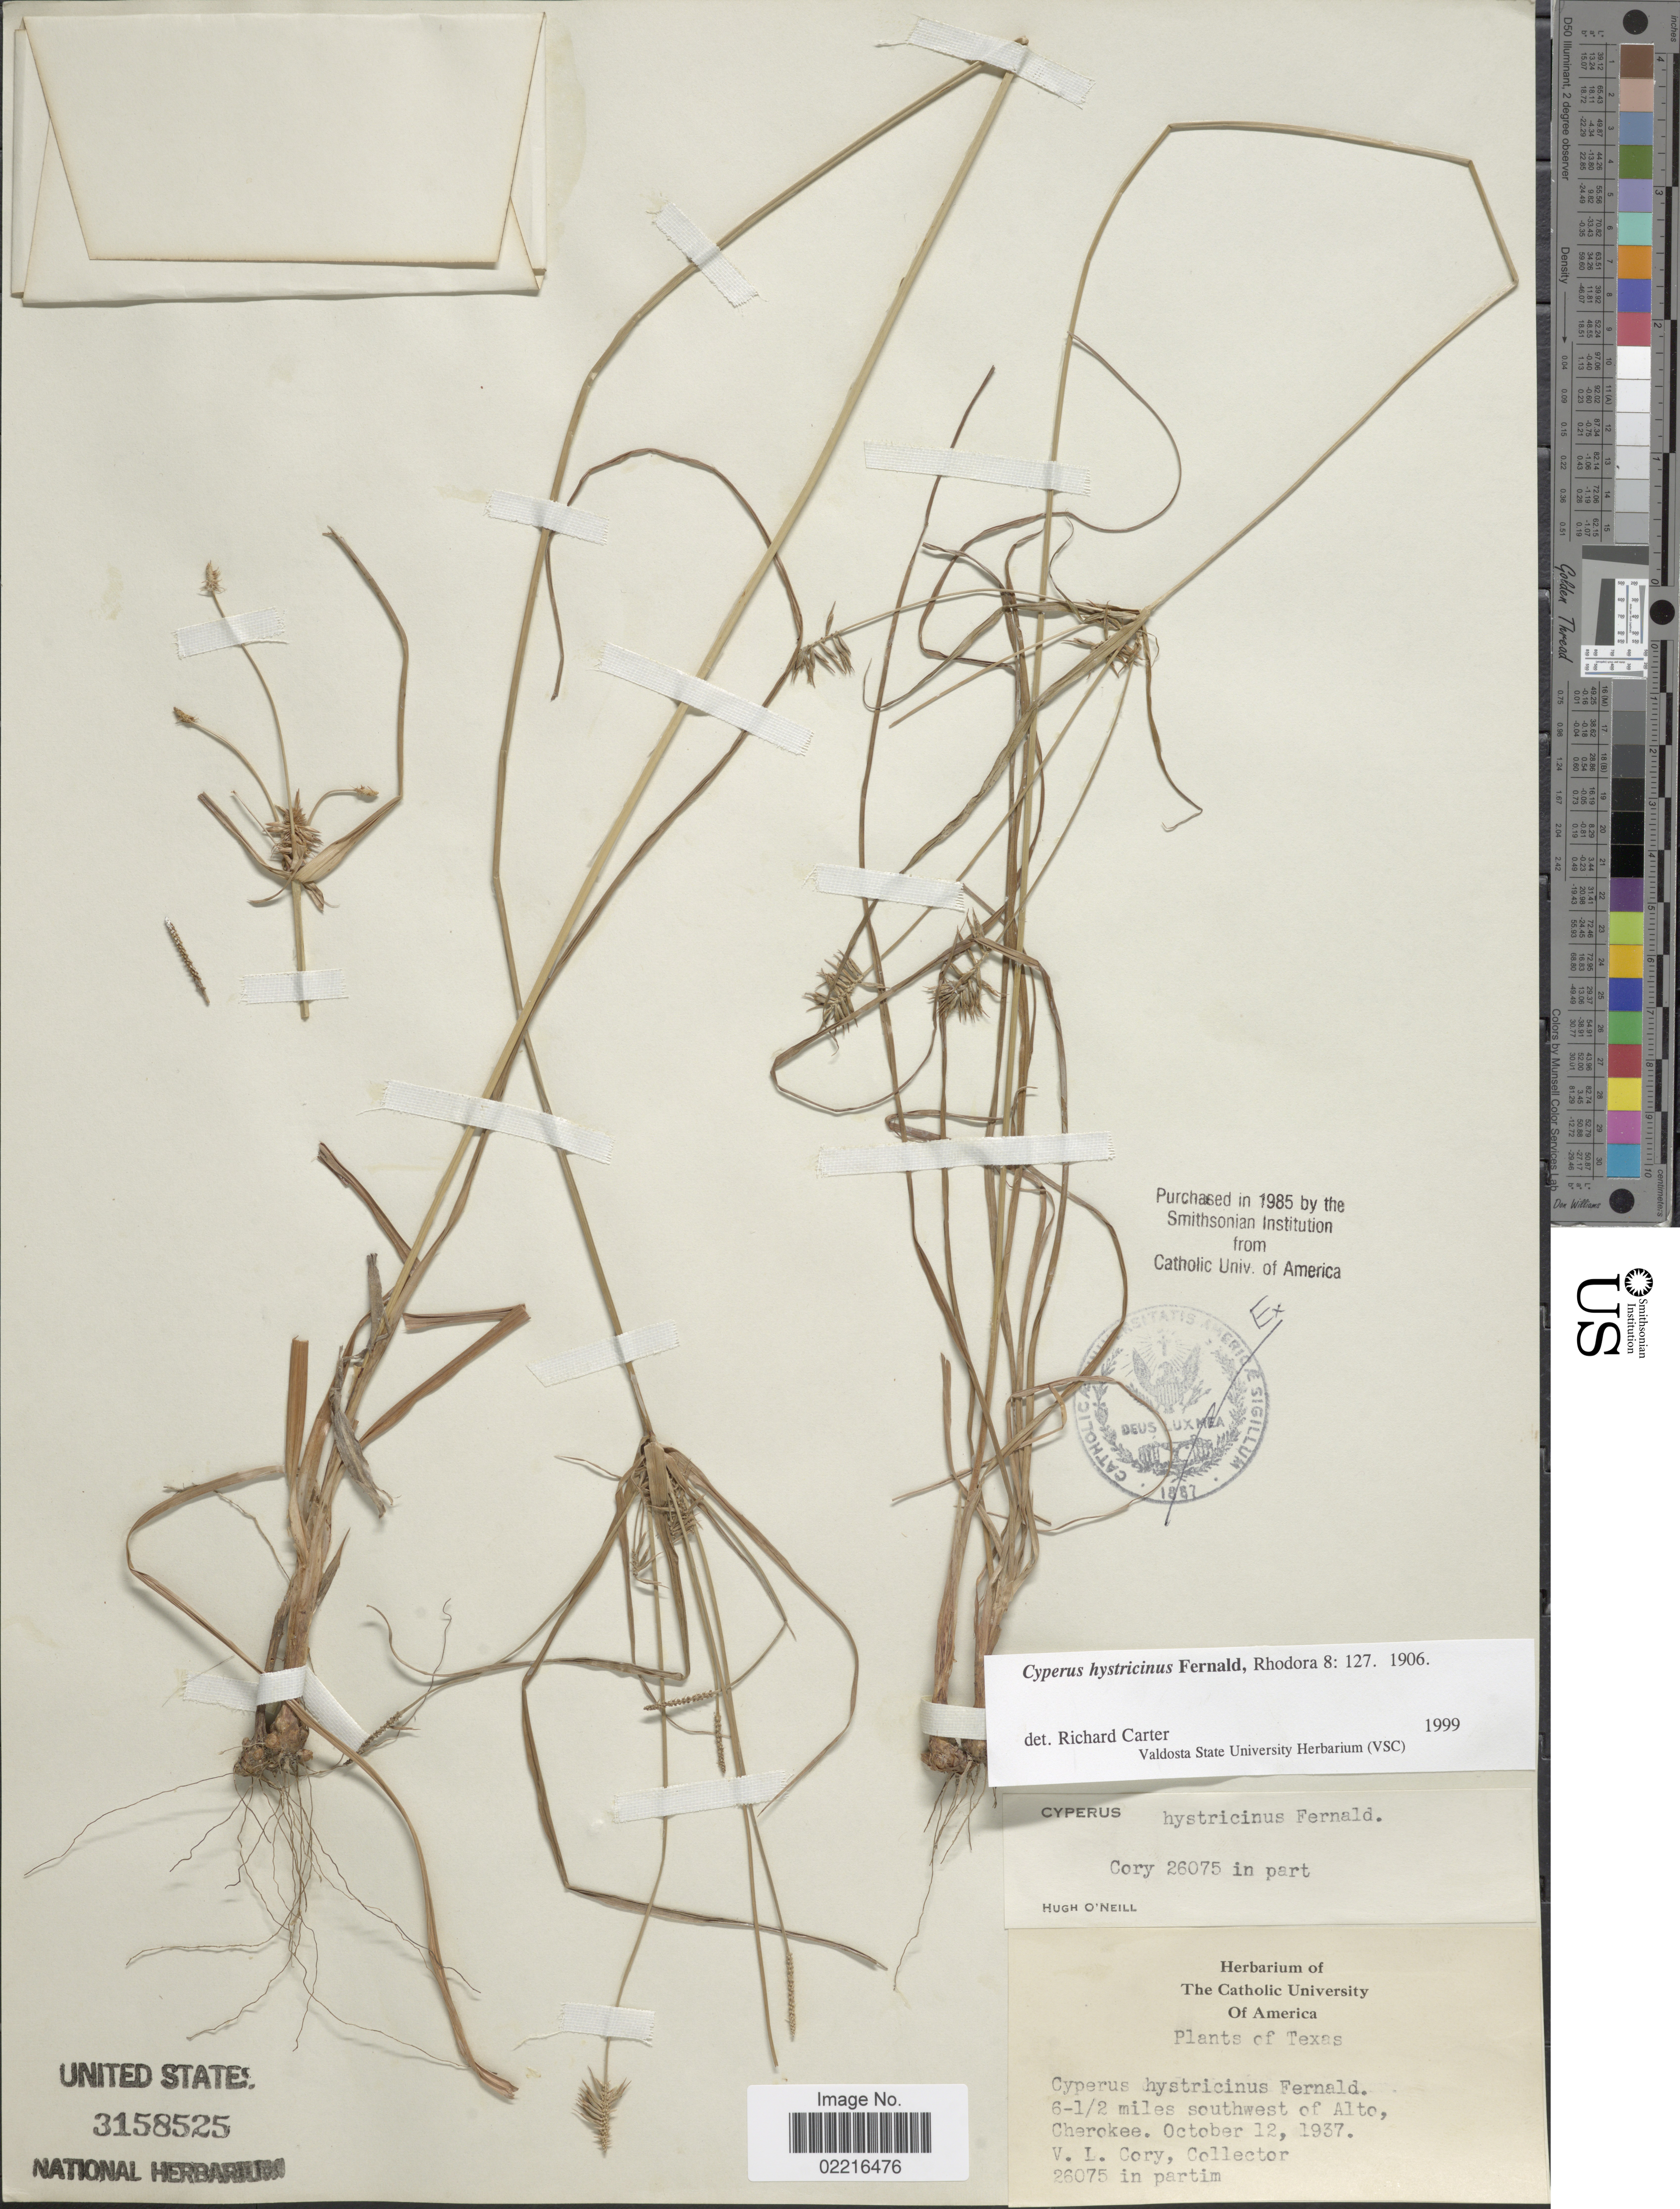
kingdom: Plantae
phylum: Tracheophyta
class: Liliopsida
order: Poales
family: Cyperaceae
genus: Cyperus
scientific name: Cyperus hystricinus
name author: Fernald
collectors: V. Cory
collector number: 26075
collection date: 1937-10-12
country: United States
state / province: Texas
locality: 6-1/2 miles southwest of Alto, Cherokee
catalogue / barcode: US 3158525